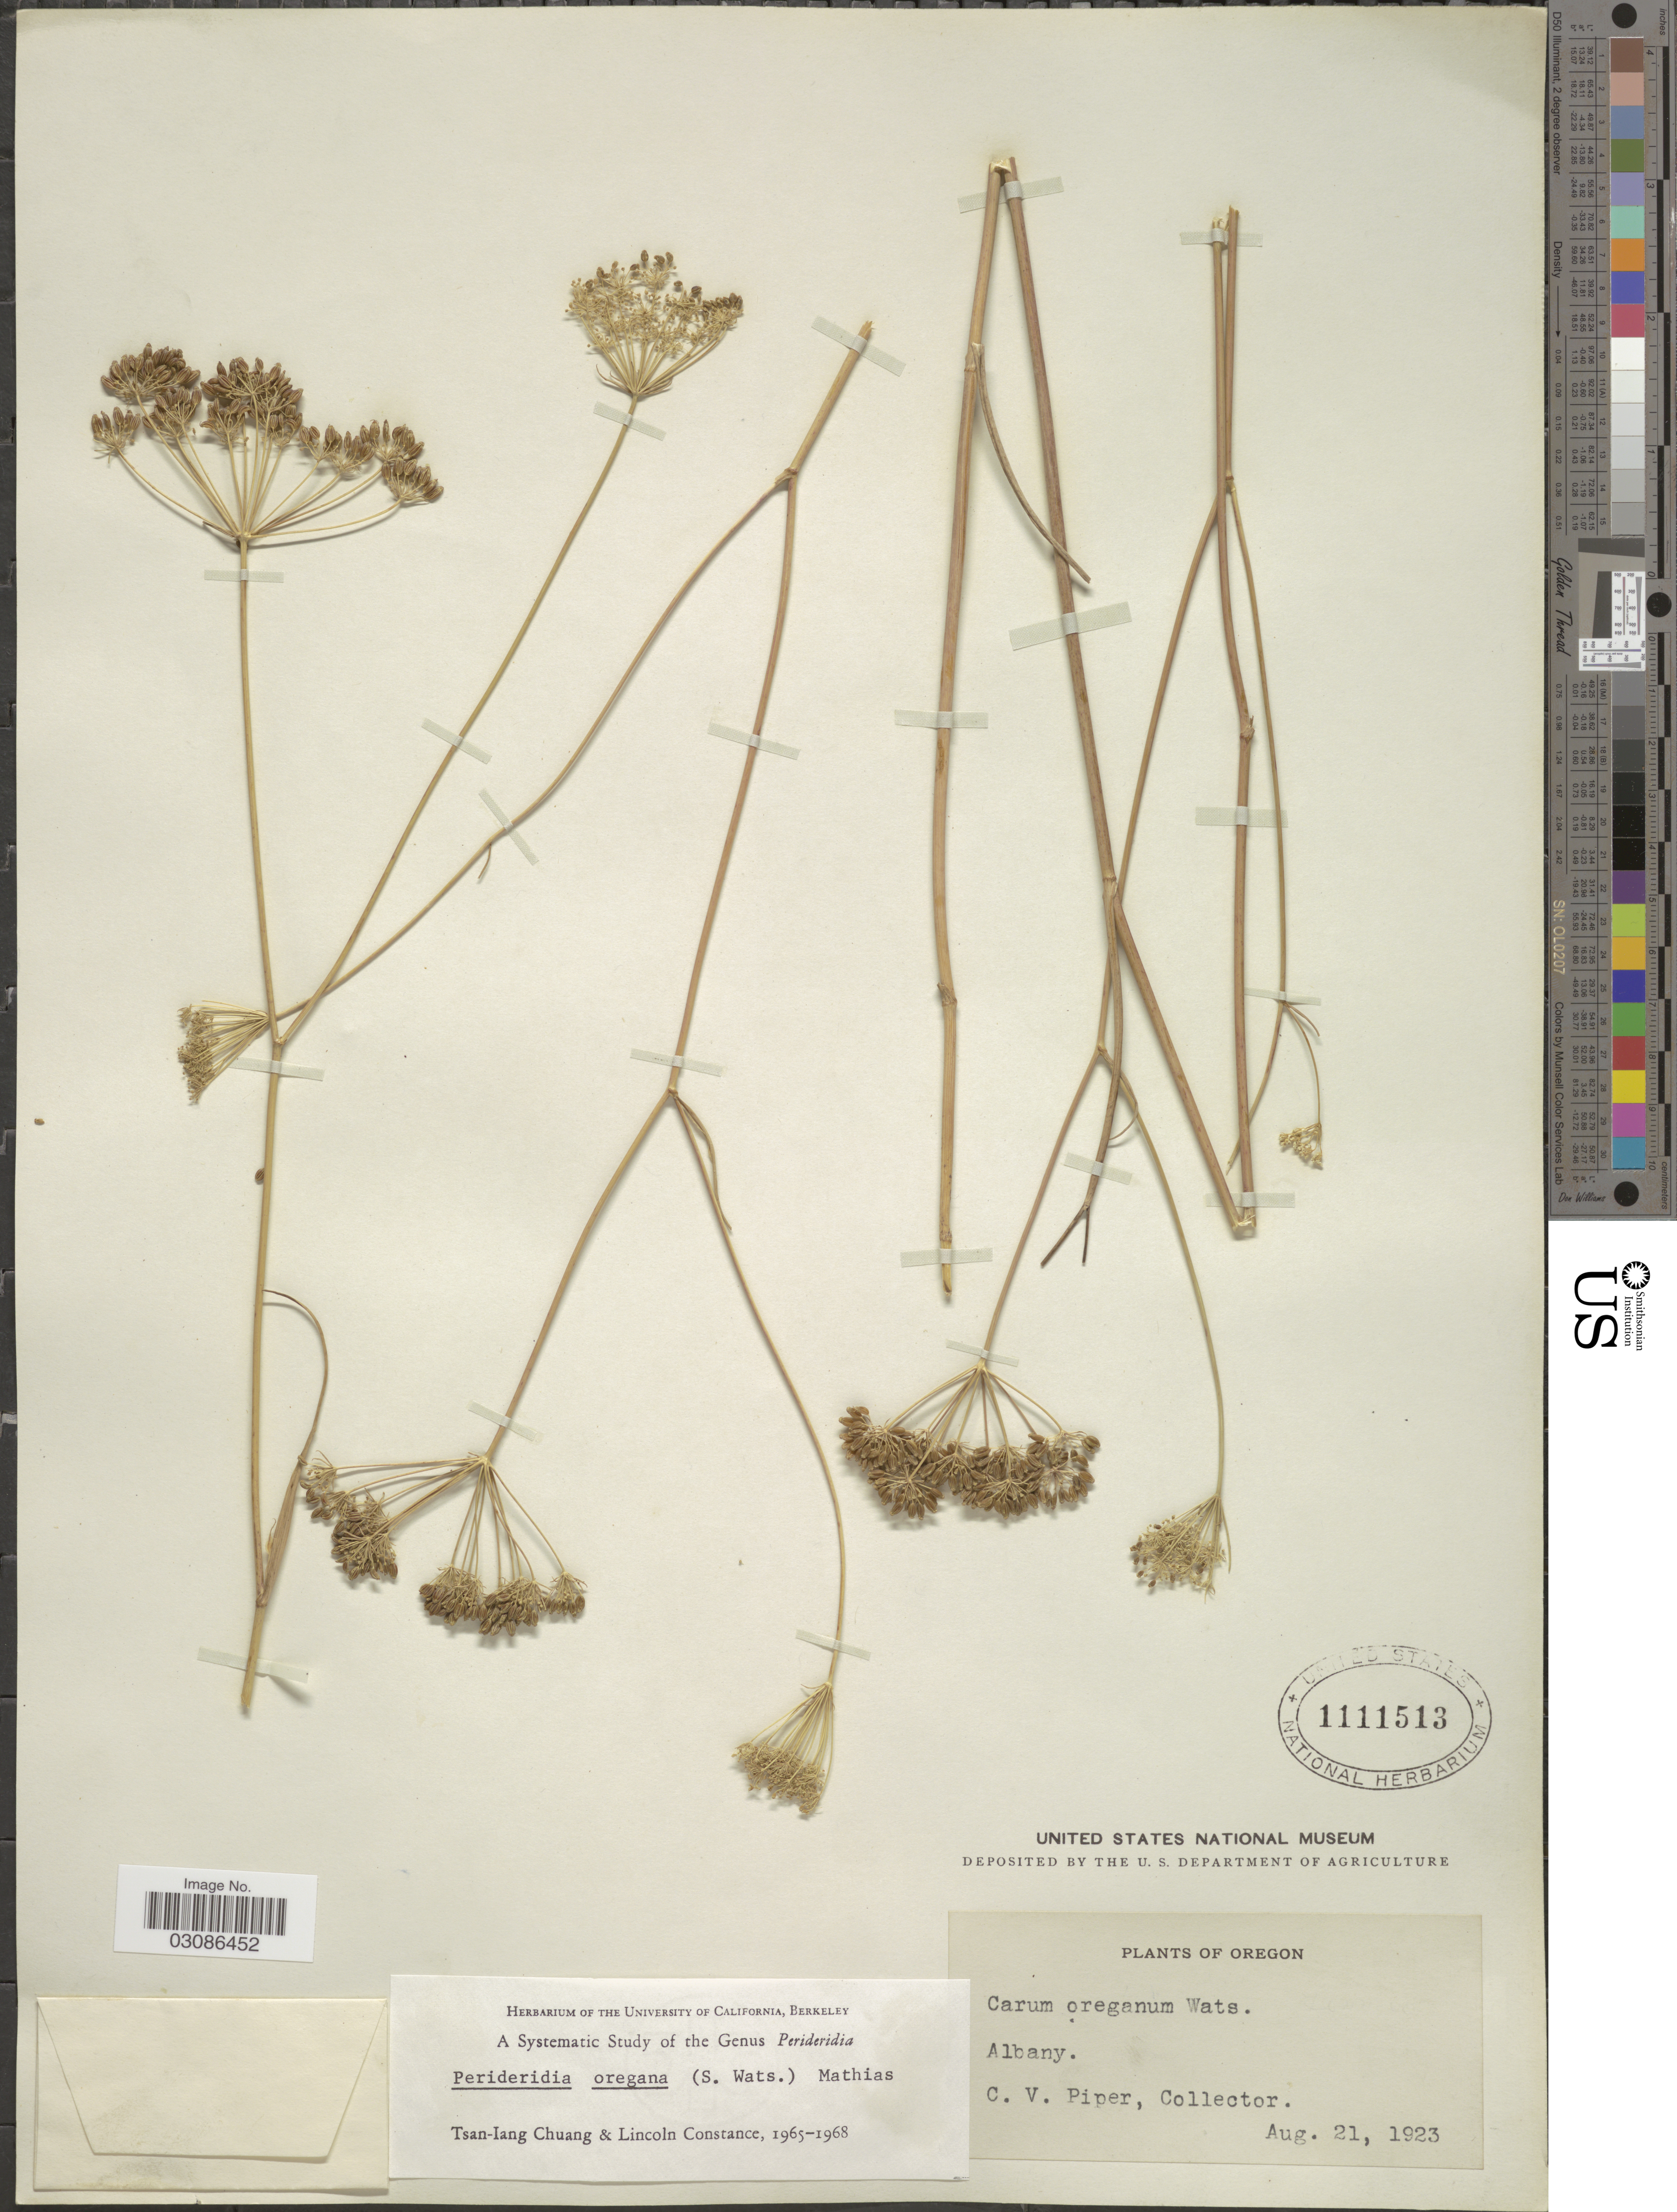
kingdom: Plantae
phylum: Tracheophyta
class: Magnoliopsida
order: Apiales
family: Apiaceae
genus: Perideridia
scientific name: Perideridia oregana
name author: (S. Watson) Mathias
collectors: C. V. Piper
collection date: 1923-08-21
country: United States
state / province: Oregon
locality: Albany.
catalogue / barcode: US 1111513